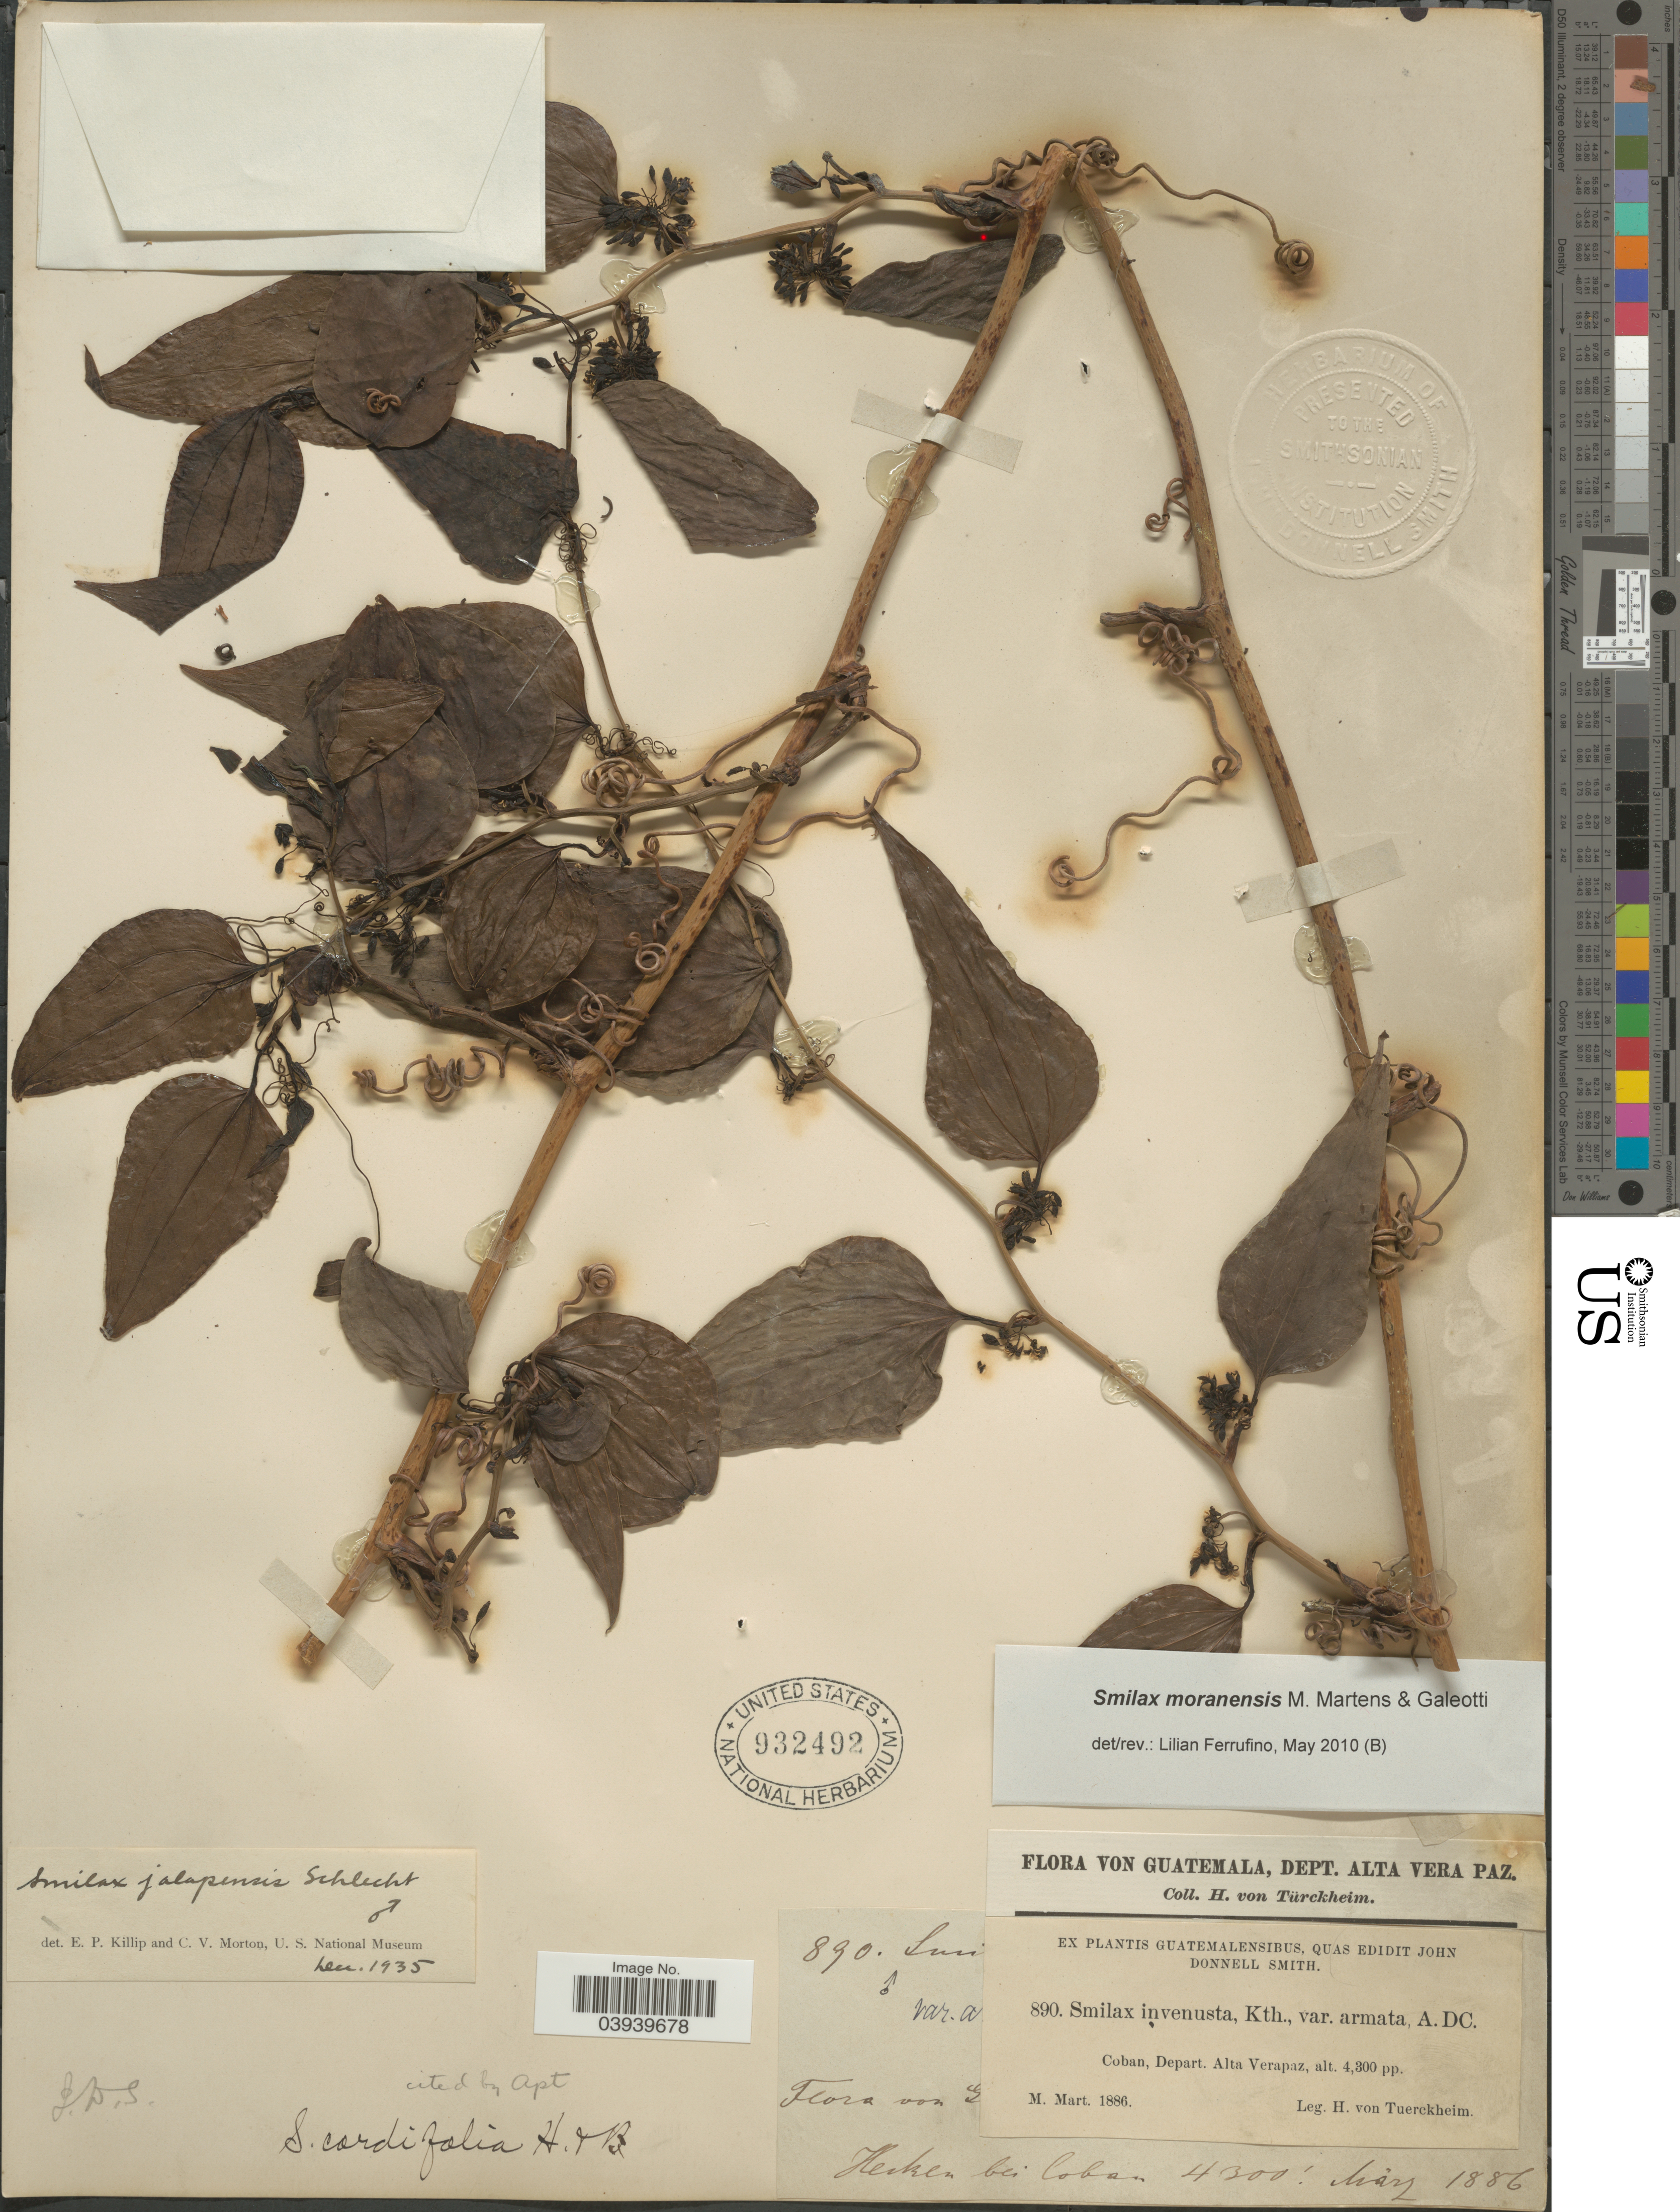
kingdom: Plantae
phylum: Tracheophyta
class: Liliopsida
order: Liliales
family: Smilacaceae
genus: Smilax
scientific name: Smilax moranensis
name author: M. Martens & Galeotti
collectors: H. von Türckheim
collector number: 890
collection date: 1886-03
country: Guatemala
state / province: Alta Verapaz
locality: Coban, Depart. Alta Verapaz.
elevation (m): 1311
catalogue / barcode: US 932492